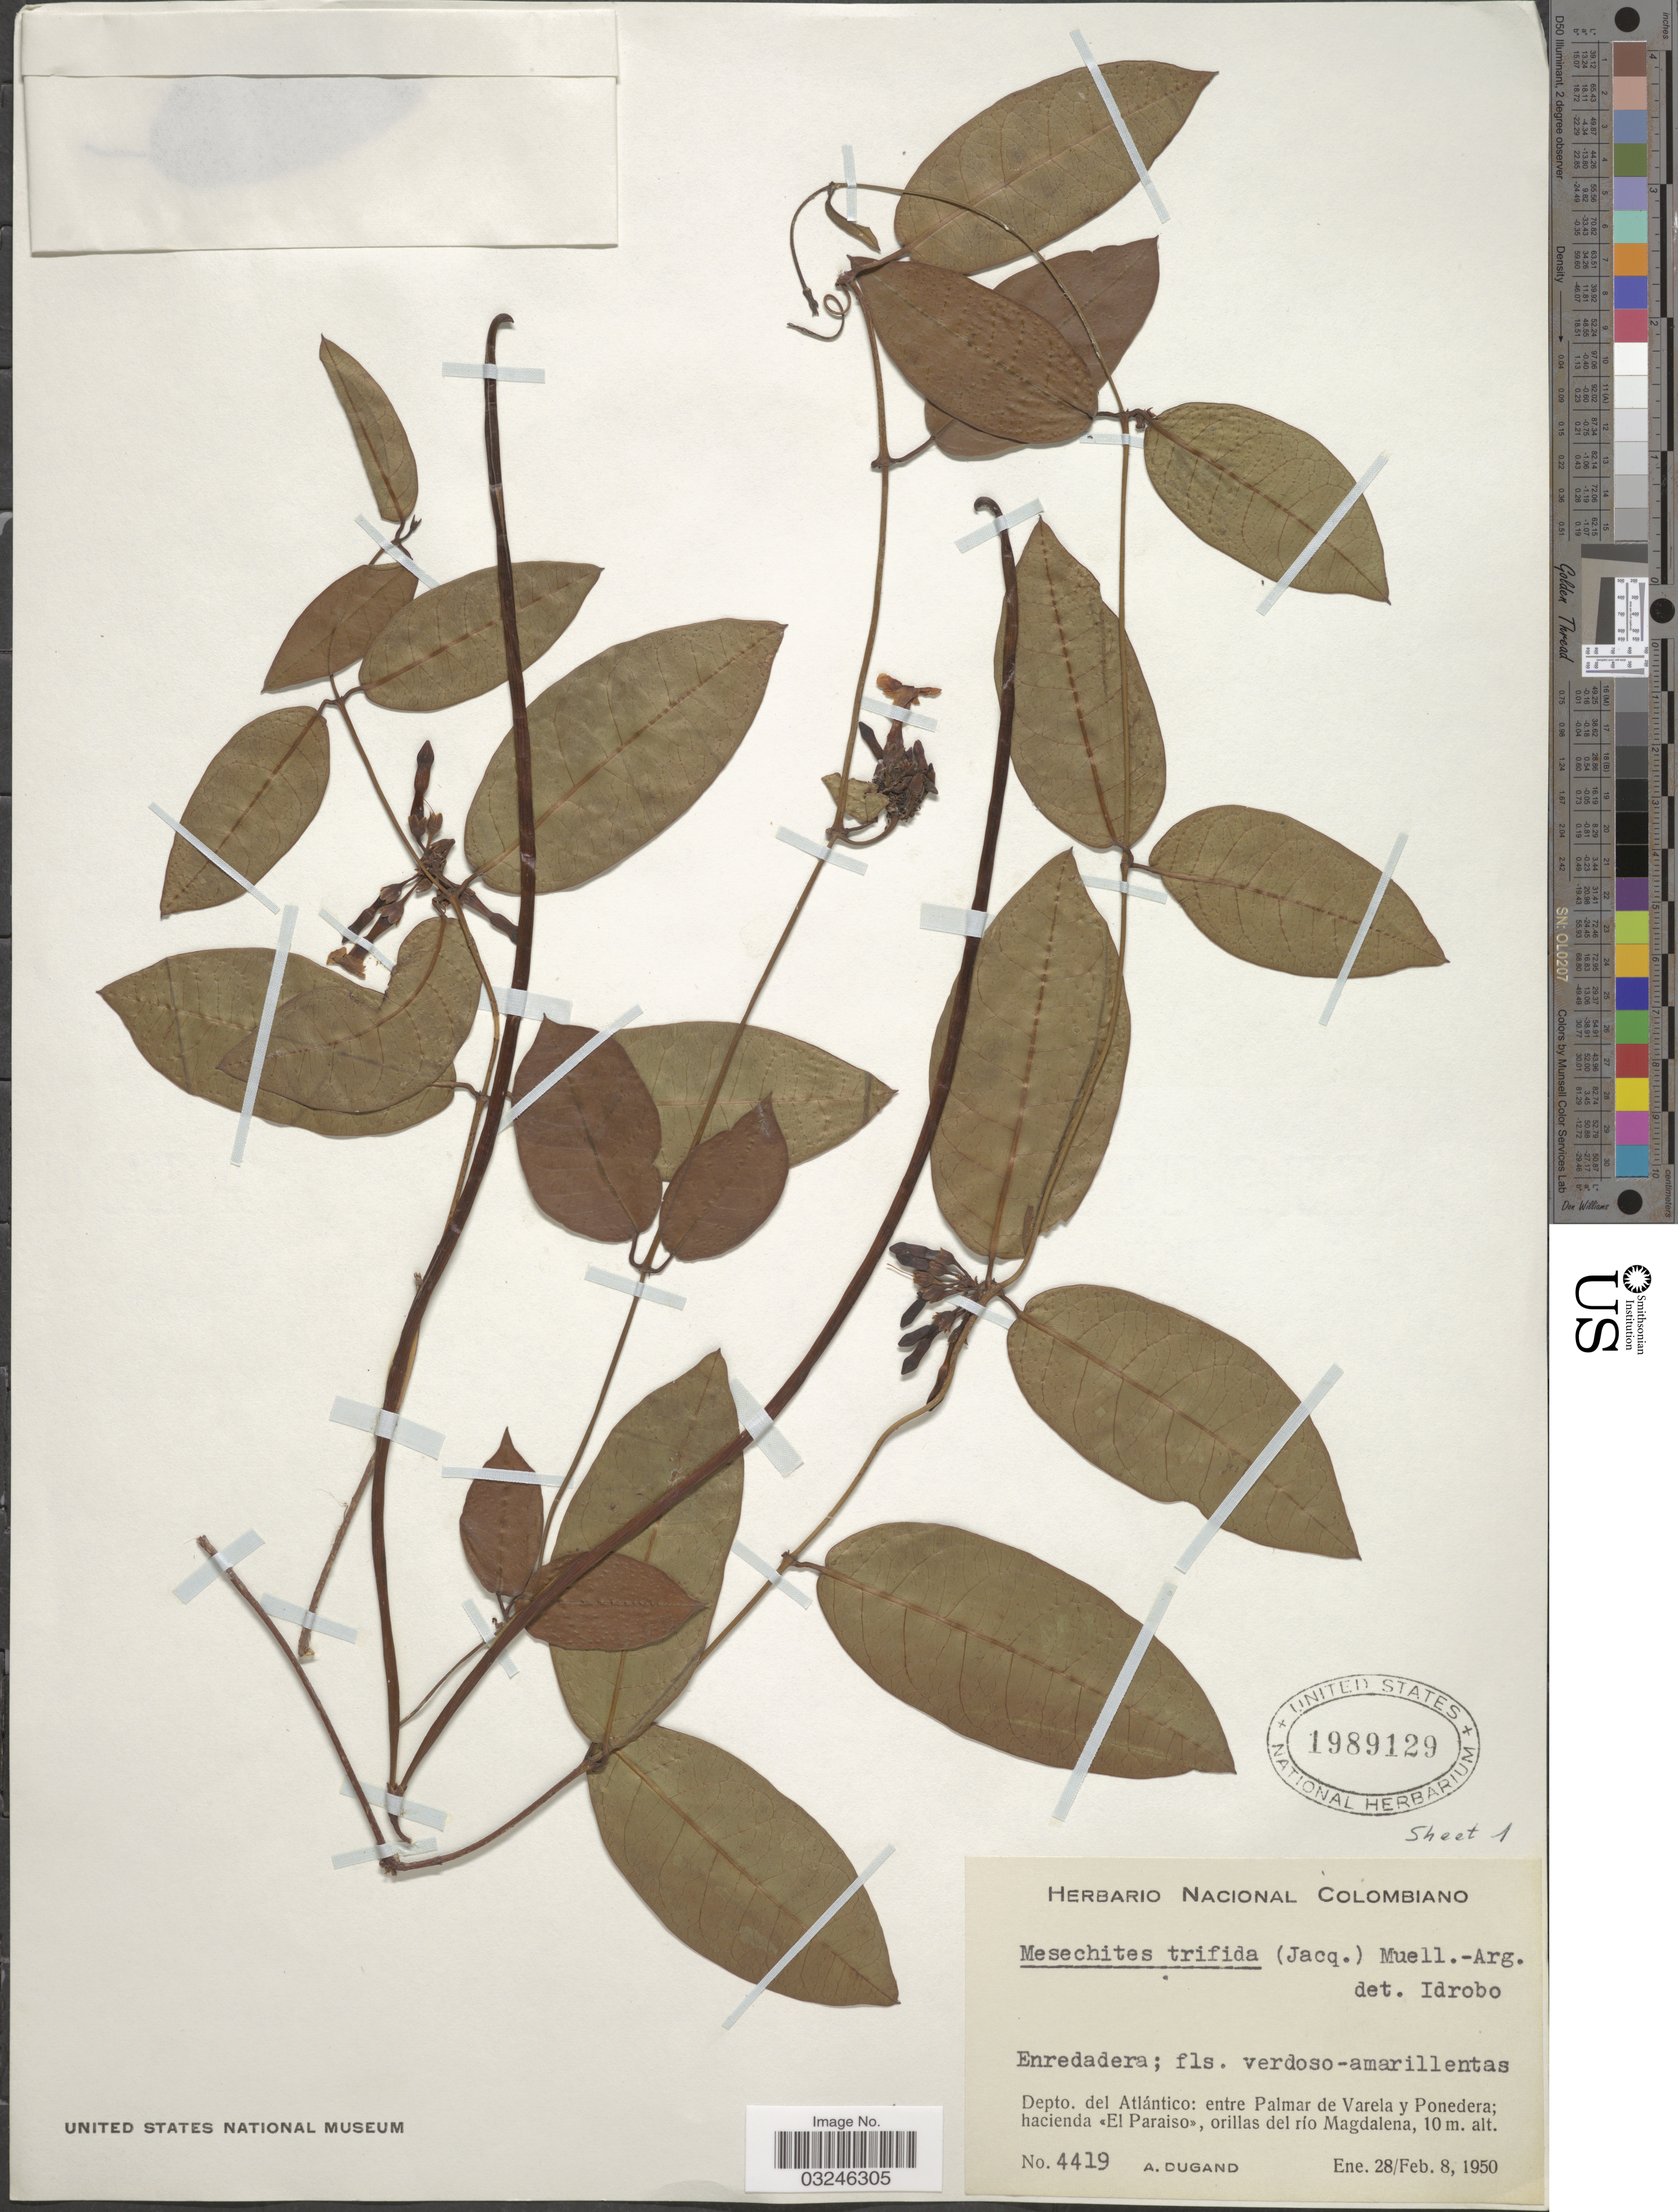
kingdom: Plantae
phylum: Tracheophyta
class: Magnoliopsida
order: Gentianales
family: Apocynaceae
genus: Mesechites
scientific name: Mesechites trifidus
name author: (Jacq.) Müll. Arg.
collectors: A. Dugand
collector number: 4419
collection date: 1950-01-28/1950-02-08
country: Colombia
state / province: Atlántico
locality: Depto. del Atlántico: entre Palmar de Varela y Ponedera; hacienda <<El Paraiso>>, orillas del río Magdalena.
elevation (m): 10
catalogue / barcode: US 1989129